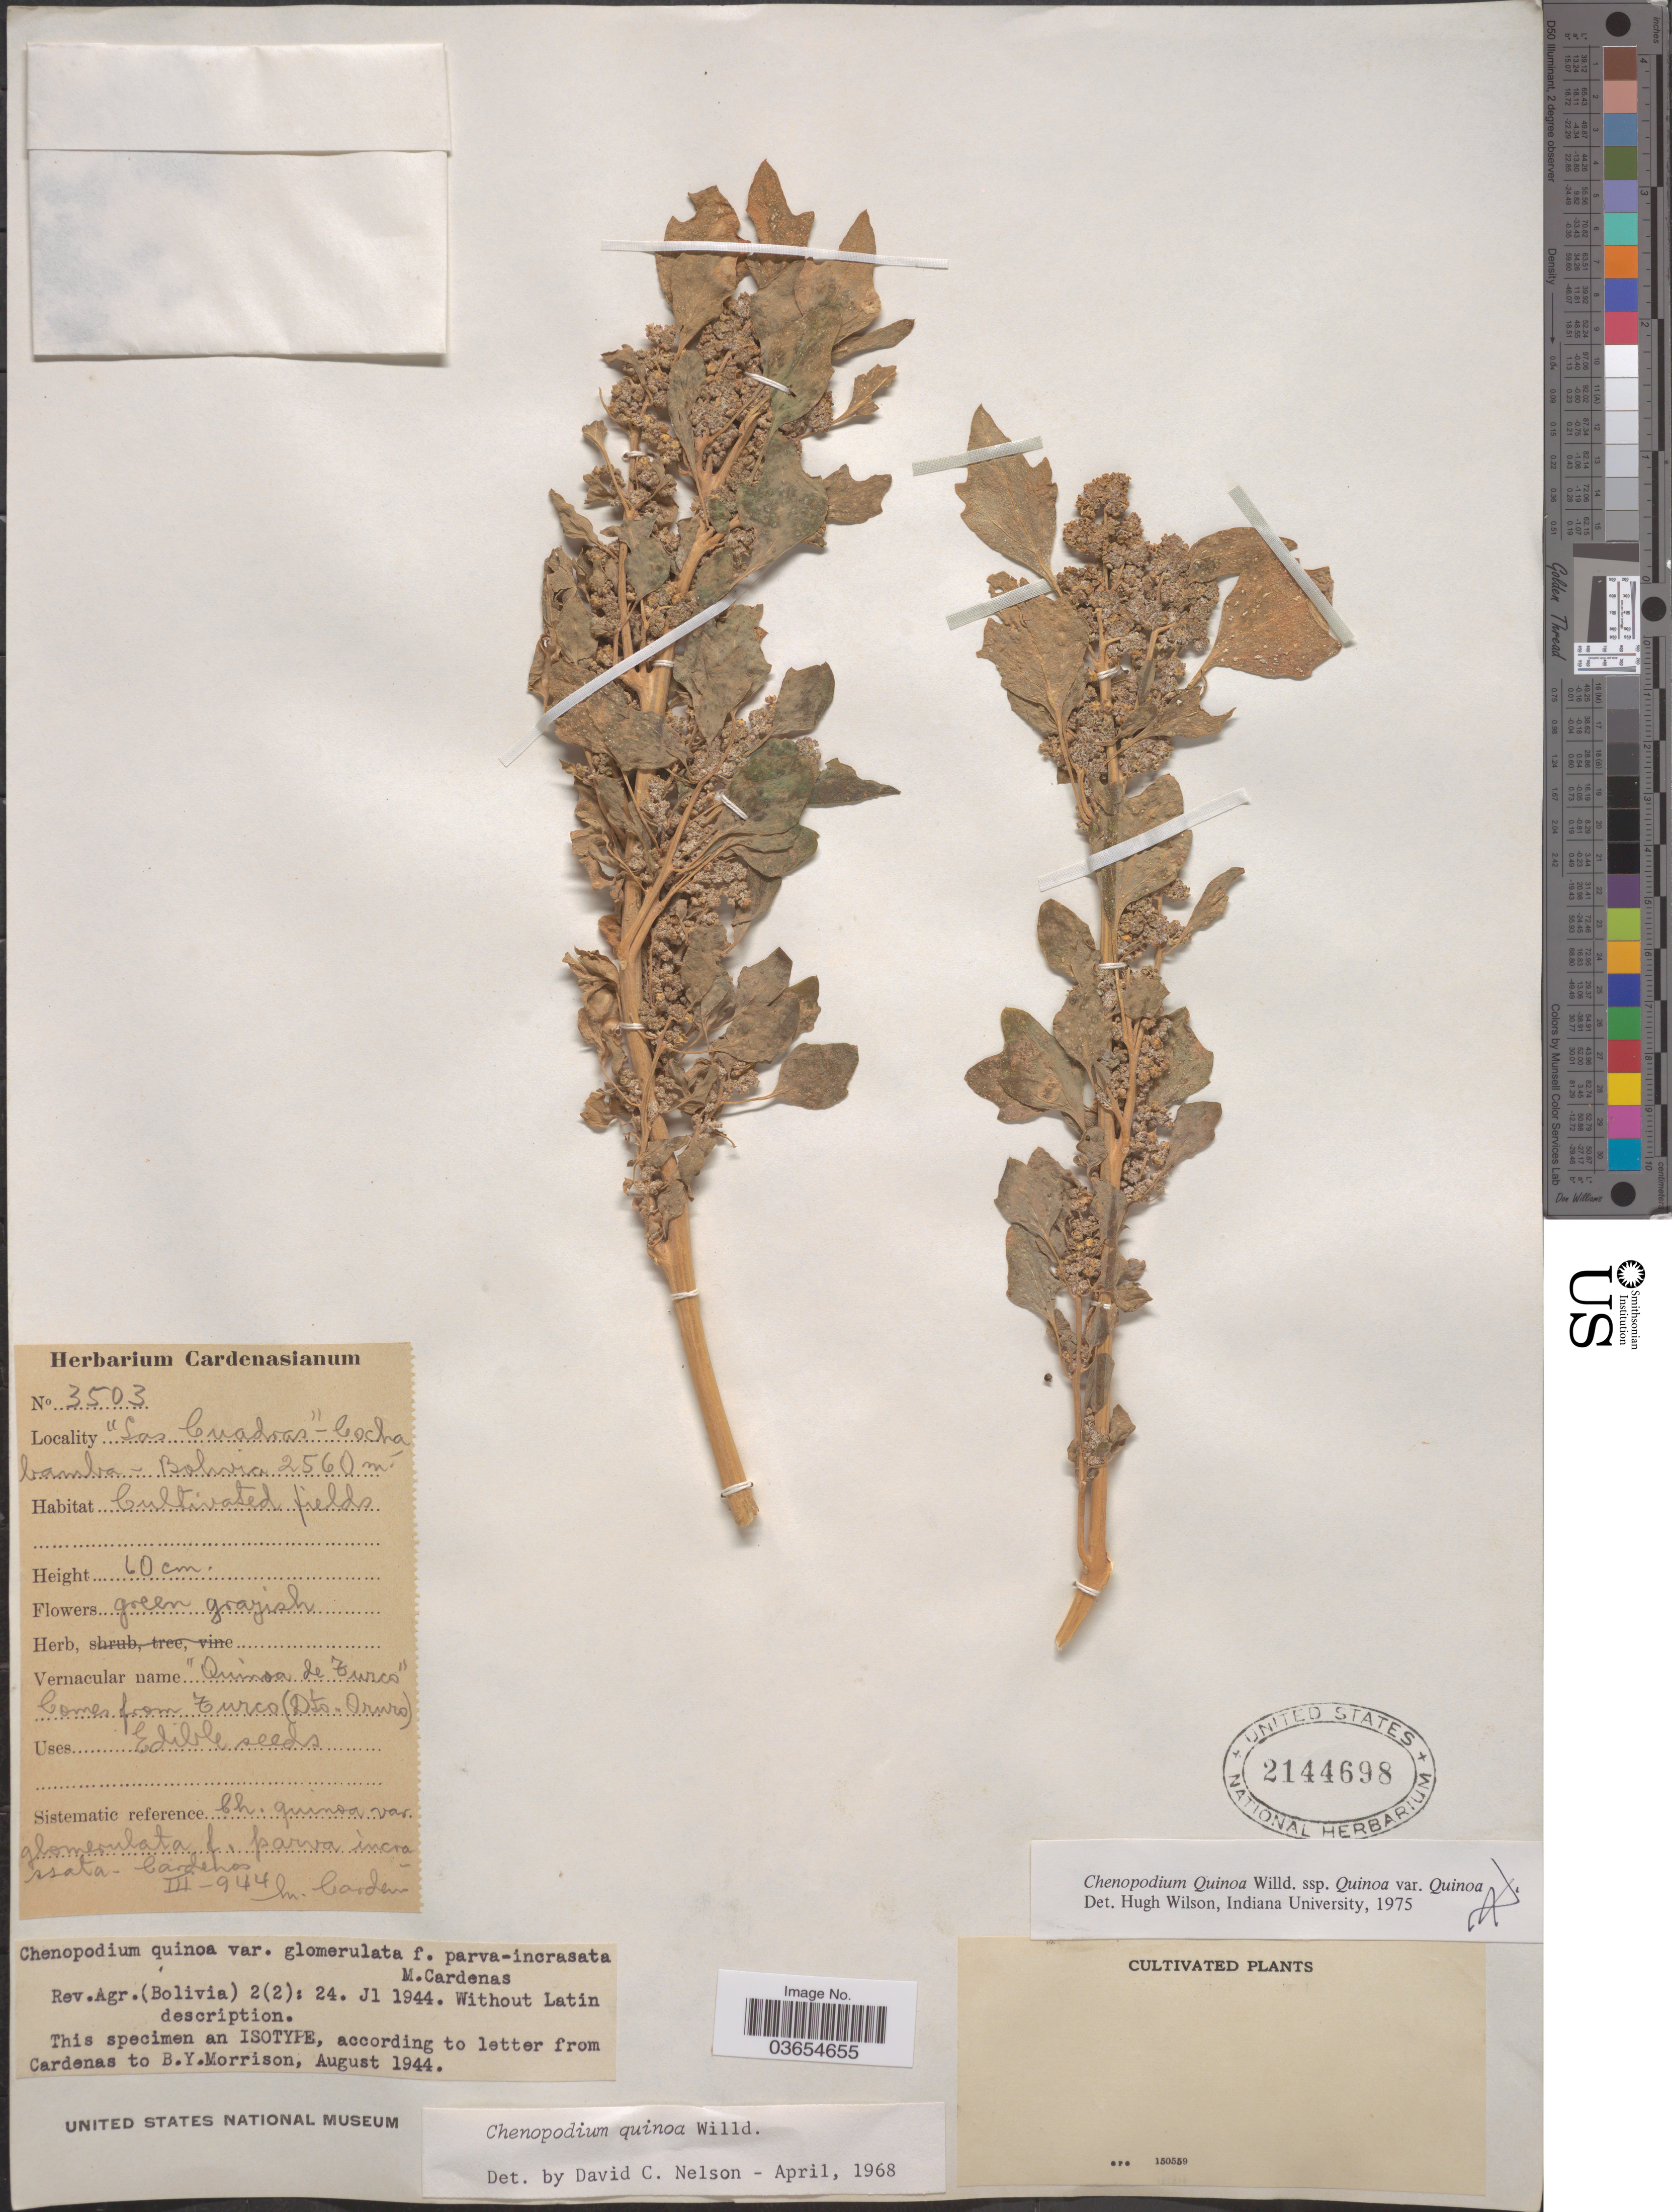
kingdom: Plantae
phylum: Tracheophyta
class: Magnoliopsida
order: Caryophyllales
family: Amaranthaceae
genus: Chenopodium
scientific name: Chenopodium quinoa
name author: Willd.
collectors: M. Cárdenas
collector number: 3503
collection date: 1944-03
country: Bolivia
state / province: Cochabamba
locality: Las Cuadras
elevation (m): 2560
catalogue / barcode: US 2144698